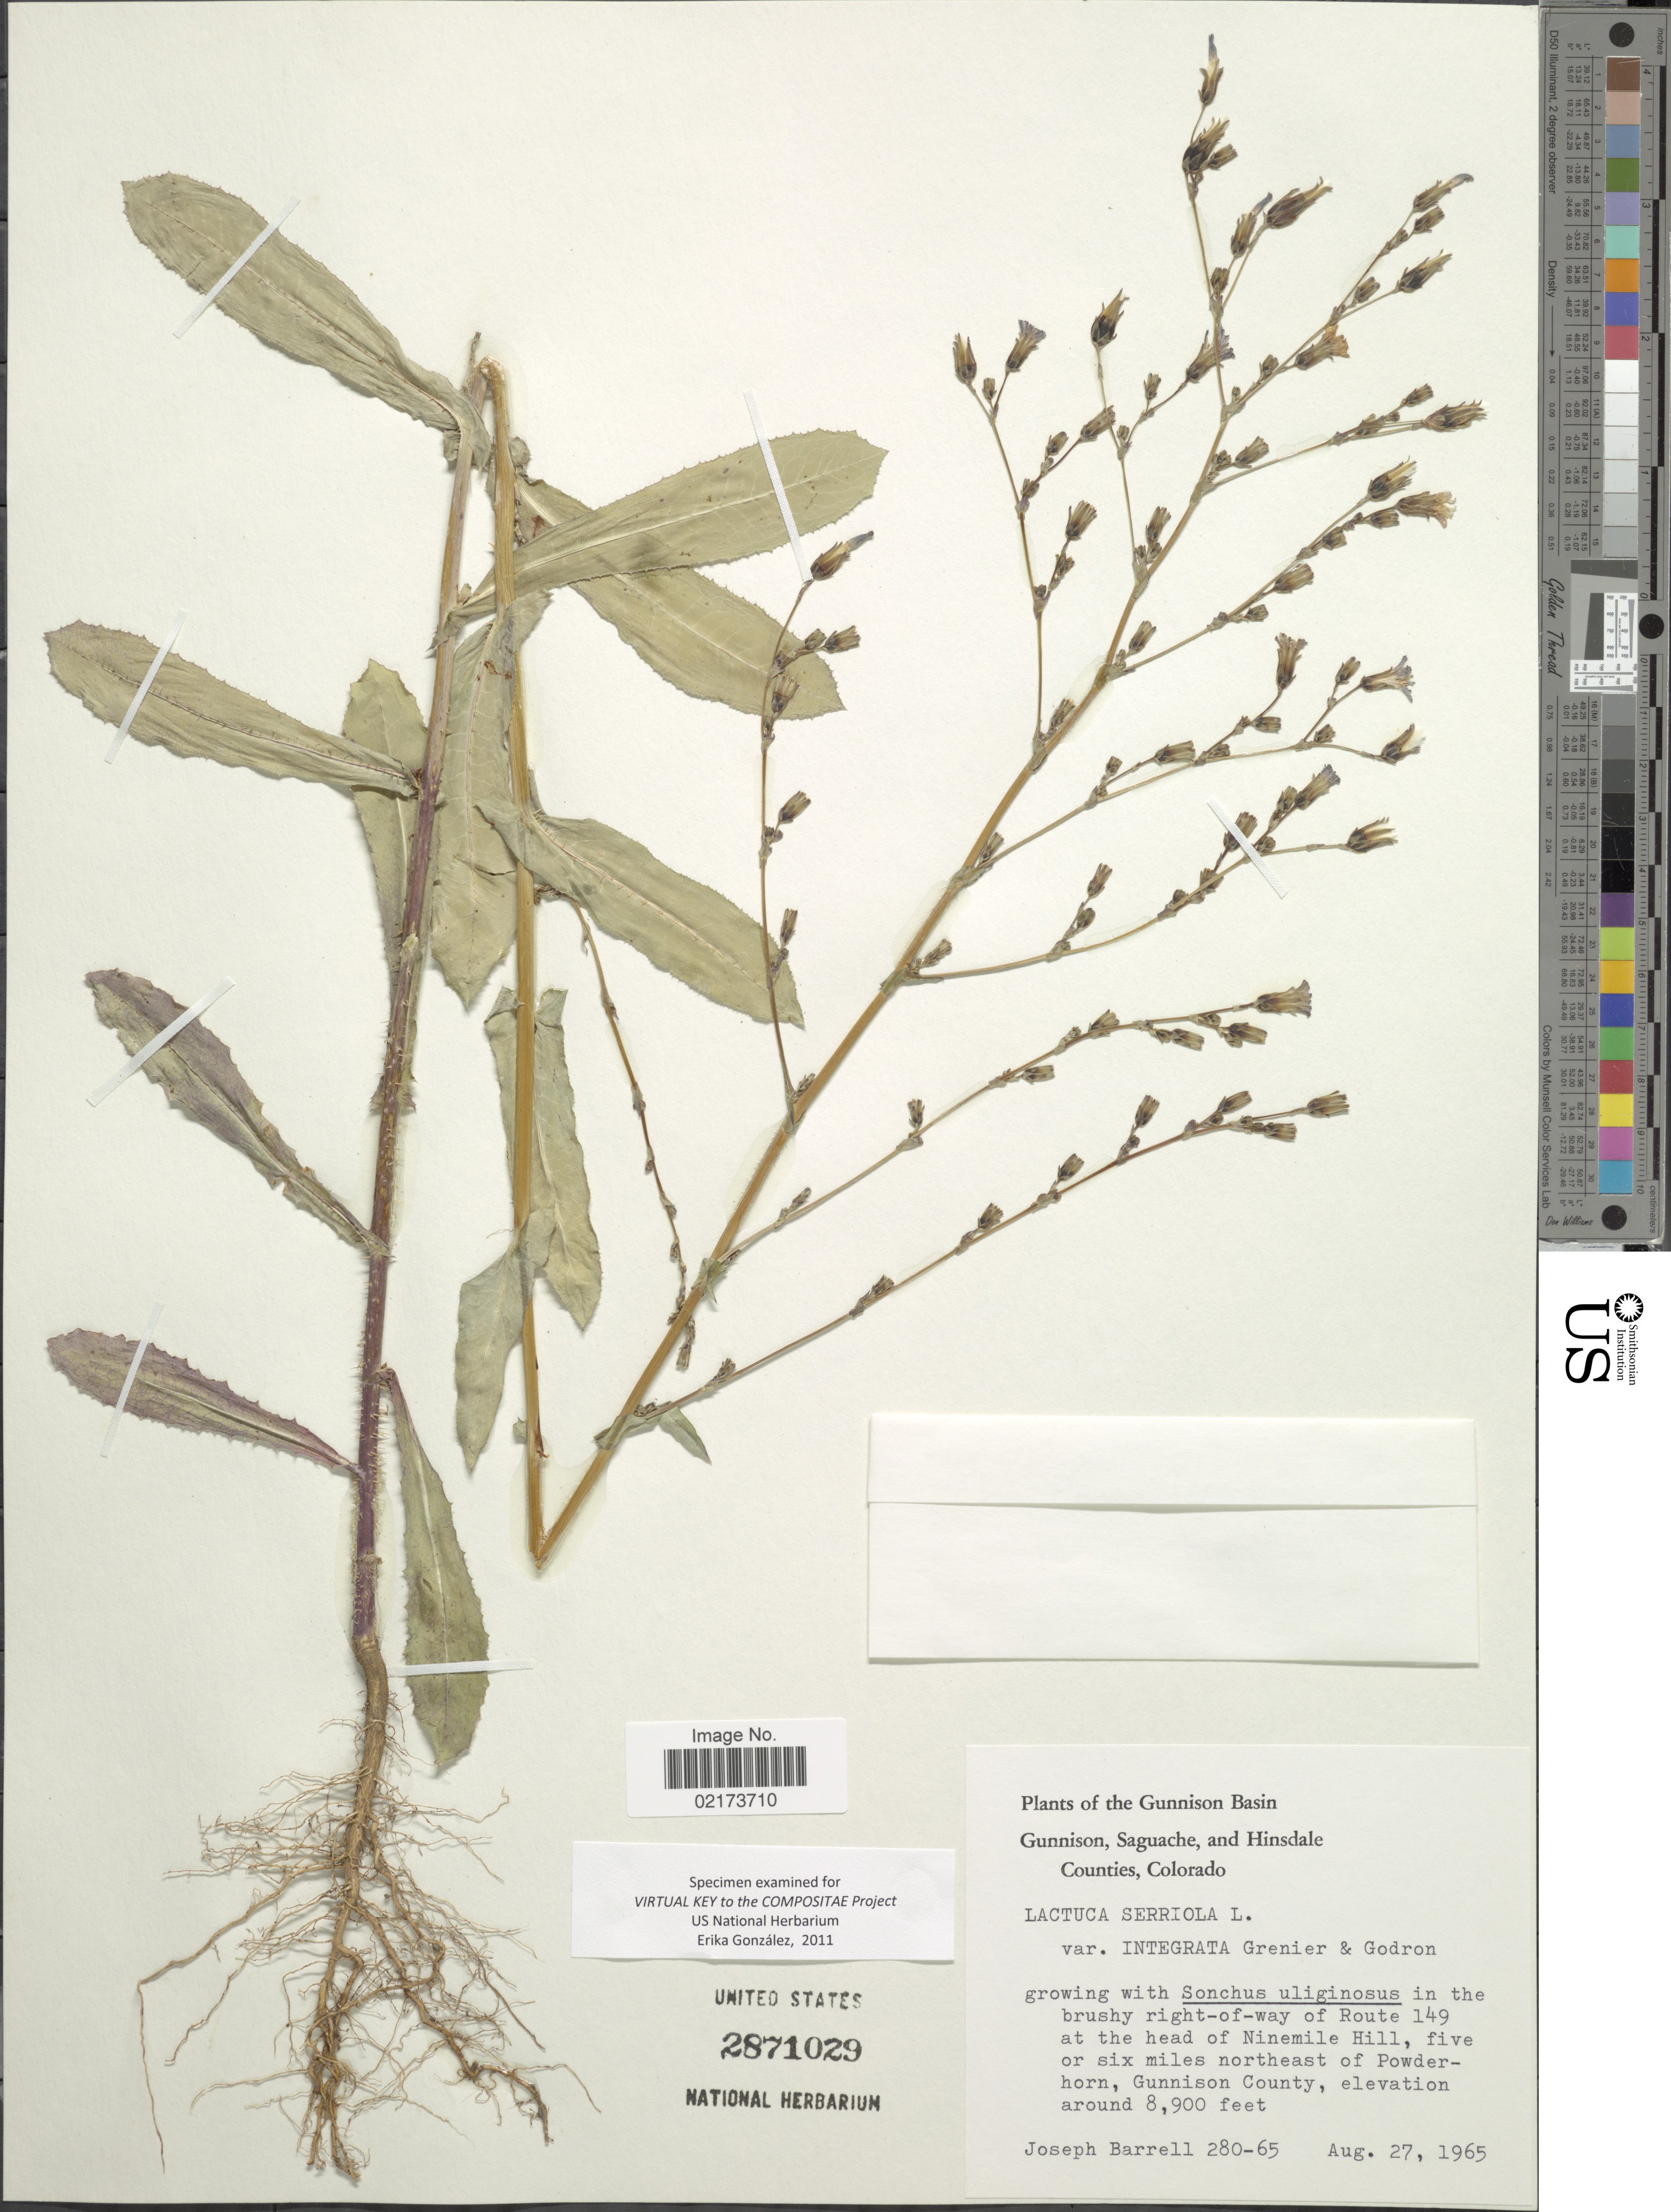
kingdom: Plantae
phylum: Tracheophyta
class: Magnoliopsida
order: Asterales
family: Asteraceae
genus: Lactuca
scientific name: Lactuca serriola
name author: L.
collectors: J. Barrell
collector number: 280-65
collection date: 1965-08-27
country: United States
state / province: Colorado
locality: Gunnison Basin, Gunnison, Saguache, and Hinsdale Counties, ridght-of-way of Route 149 at the head of Ninemile Hill, five or six miles northeast of Powderhorn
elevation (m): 2713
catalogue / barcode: US 2871029